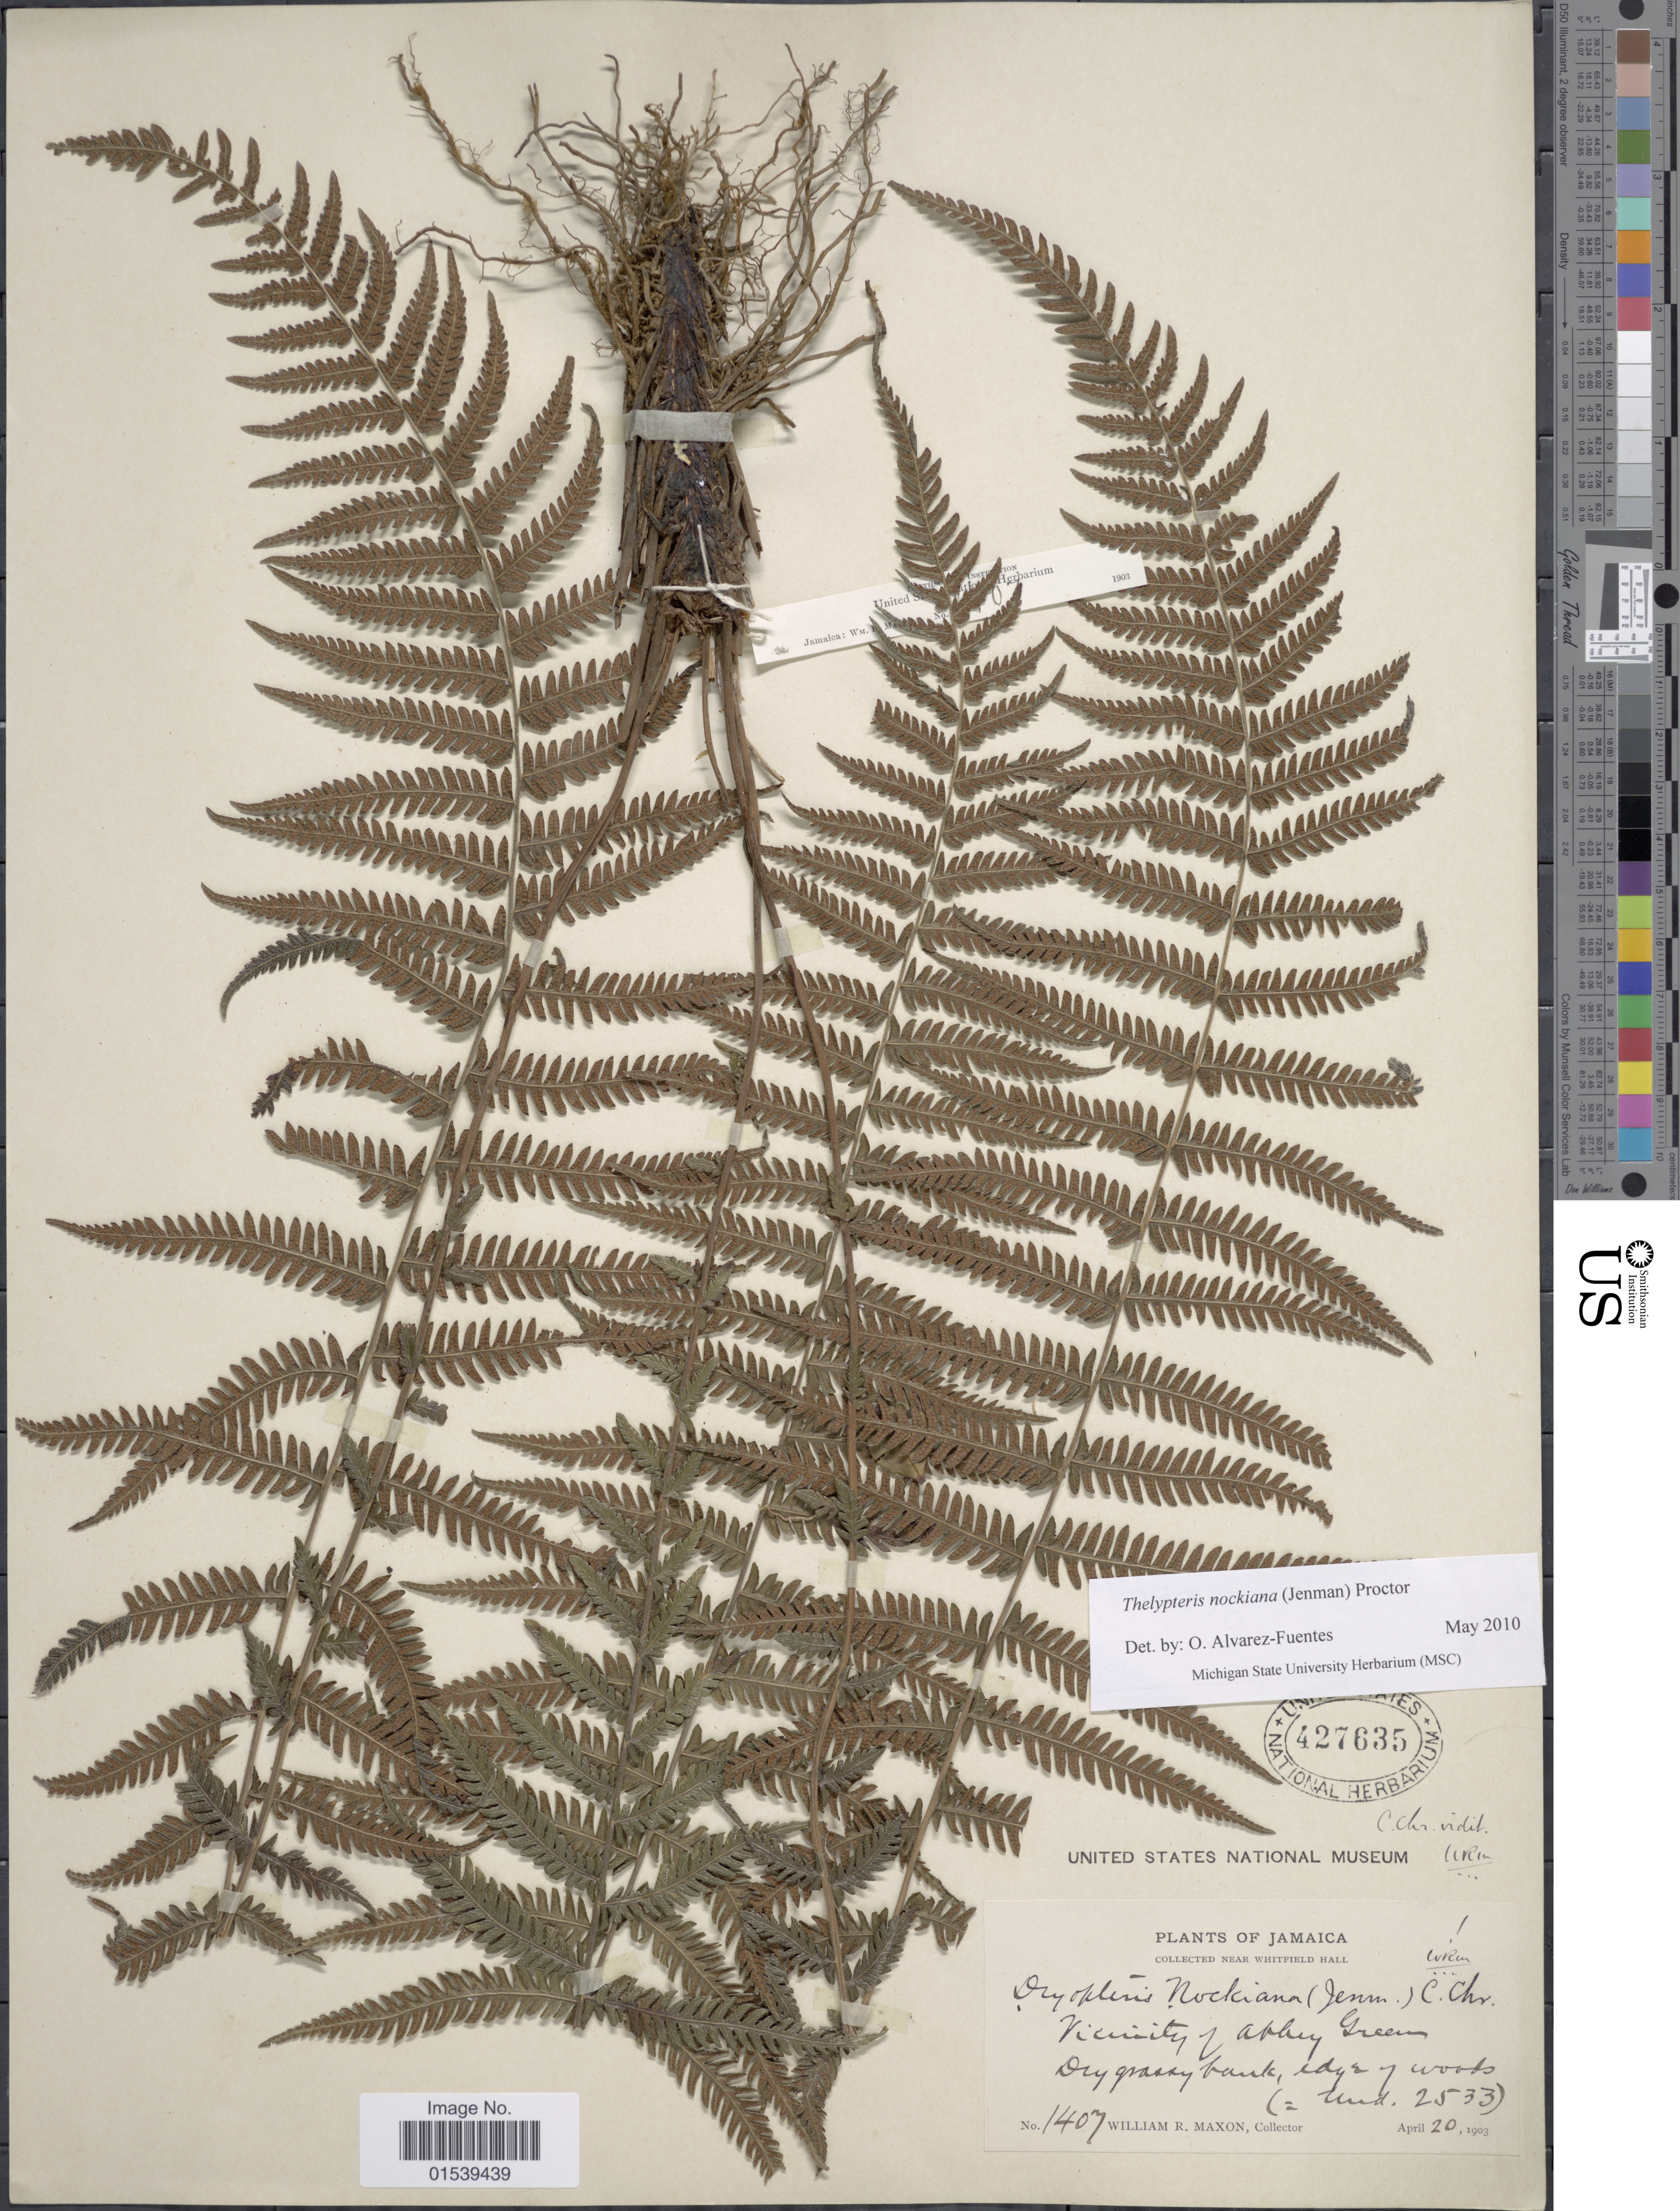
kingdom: Plantae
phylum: Tracheophyta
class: Polypodiopsida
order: Polypodiales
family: Thelypteridaceae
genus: Amauropelta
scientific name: Amauropelta nockiana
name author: (Jenman) Pic. Serm.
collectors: W. R. Maxon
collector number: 1407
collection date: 1903-04-20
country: Jamaica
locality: Near Whitfield Hall. Vicinity of Abbey Green, dry grassy bank, edge of woods.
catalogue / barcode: US 427635